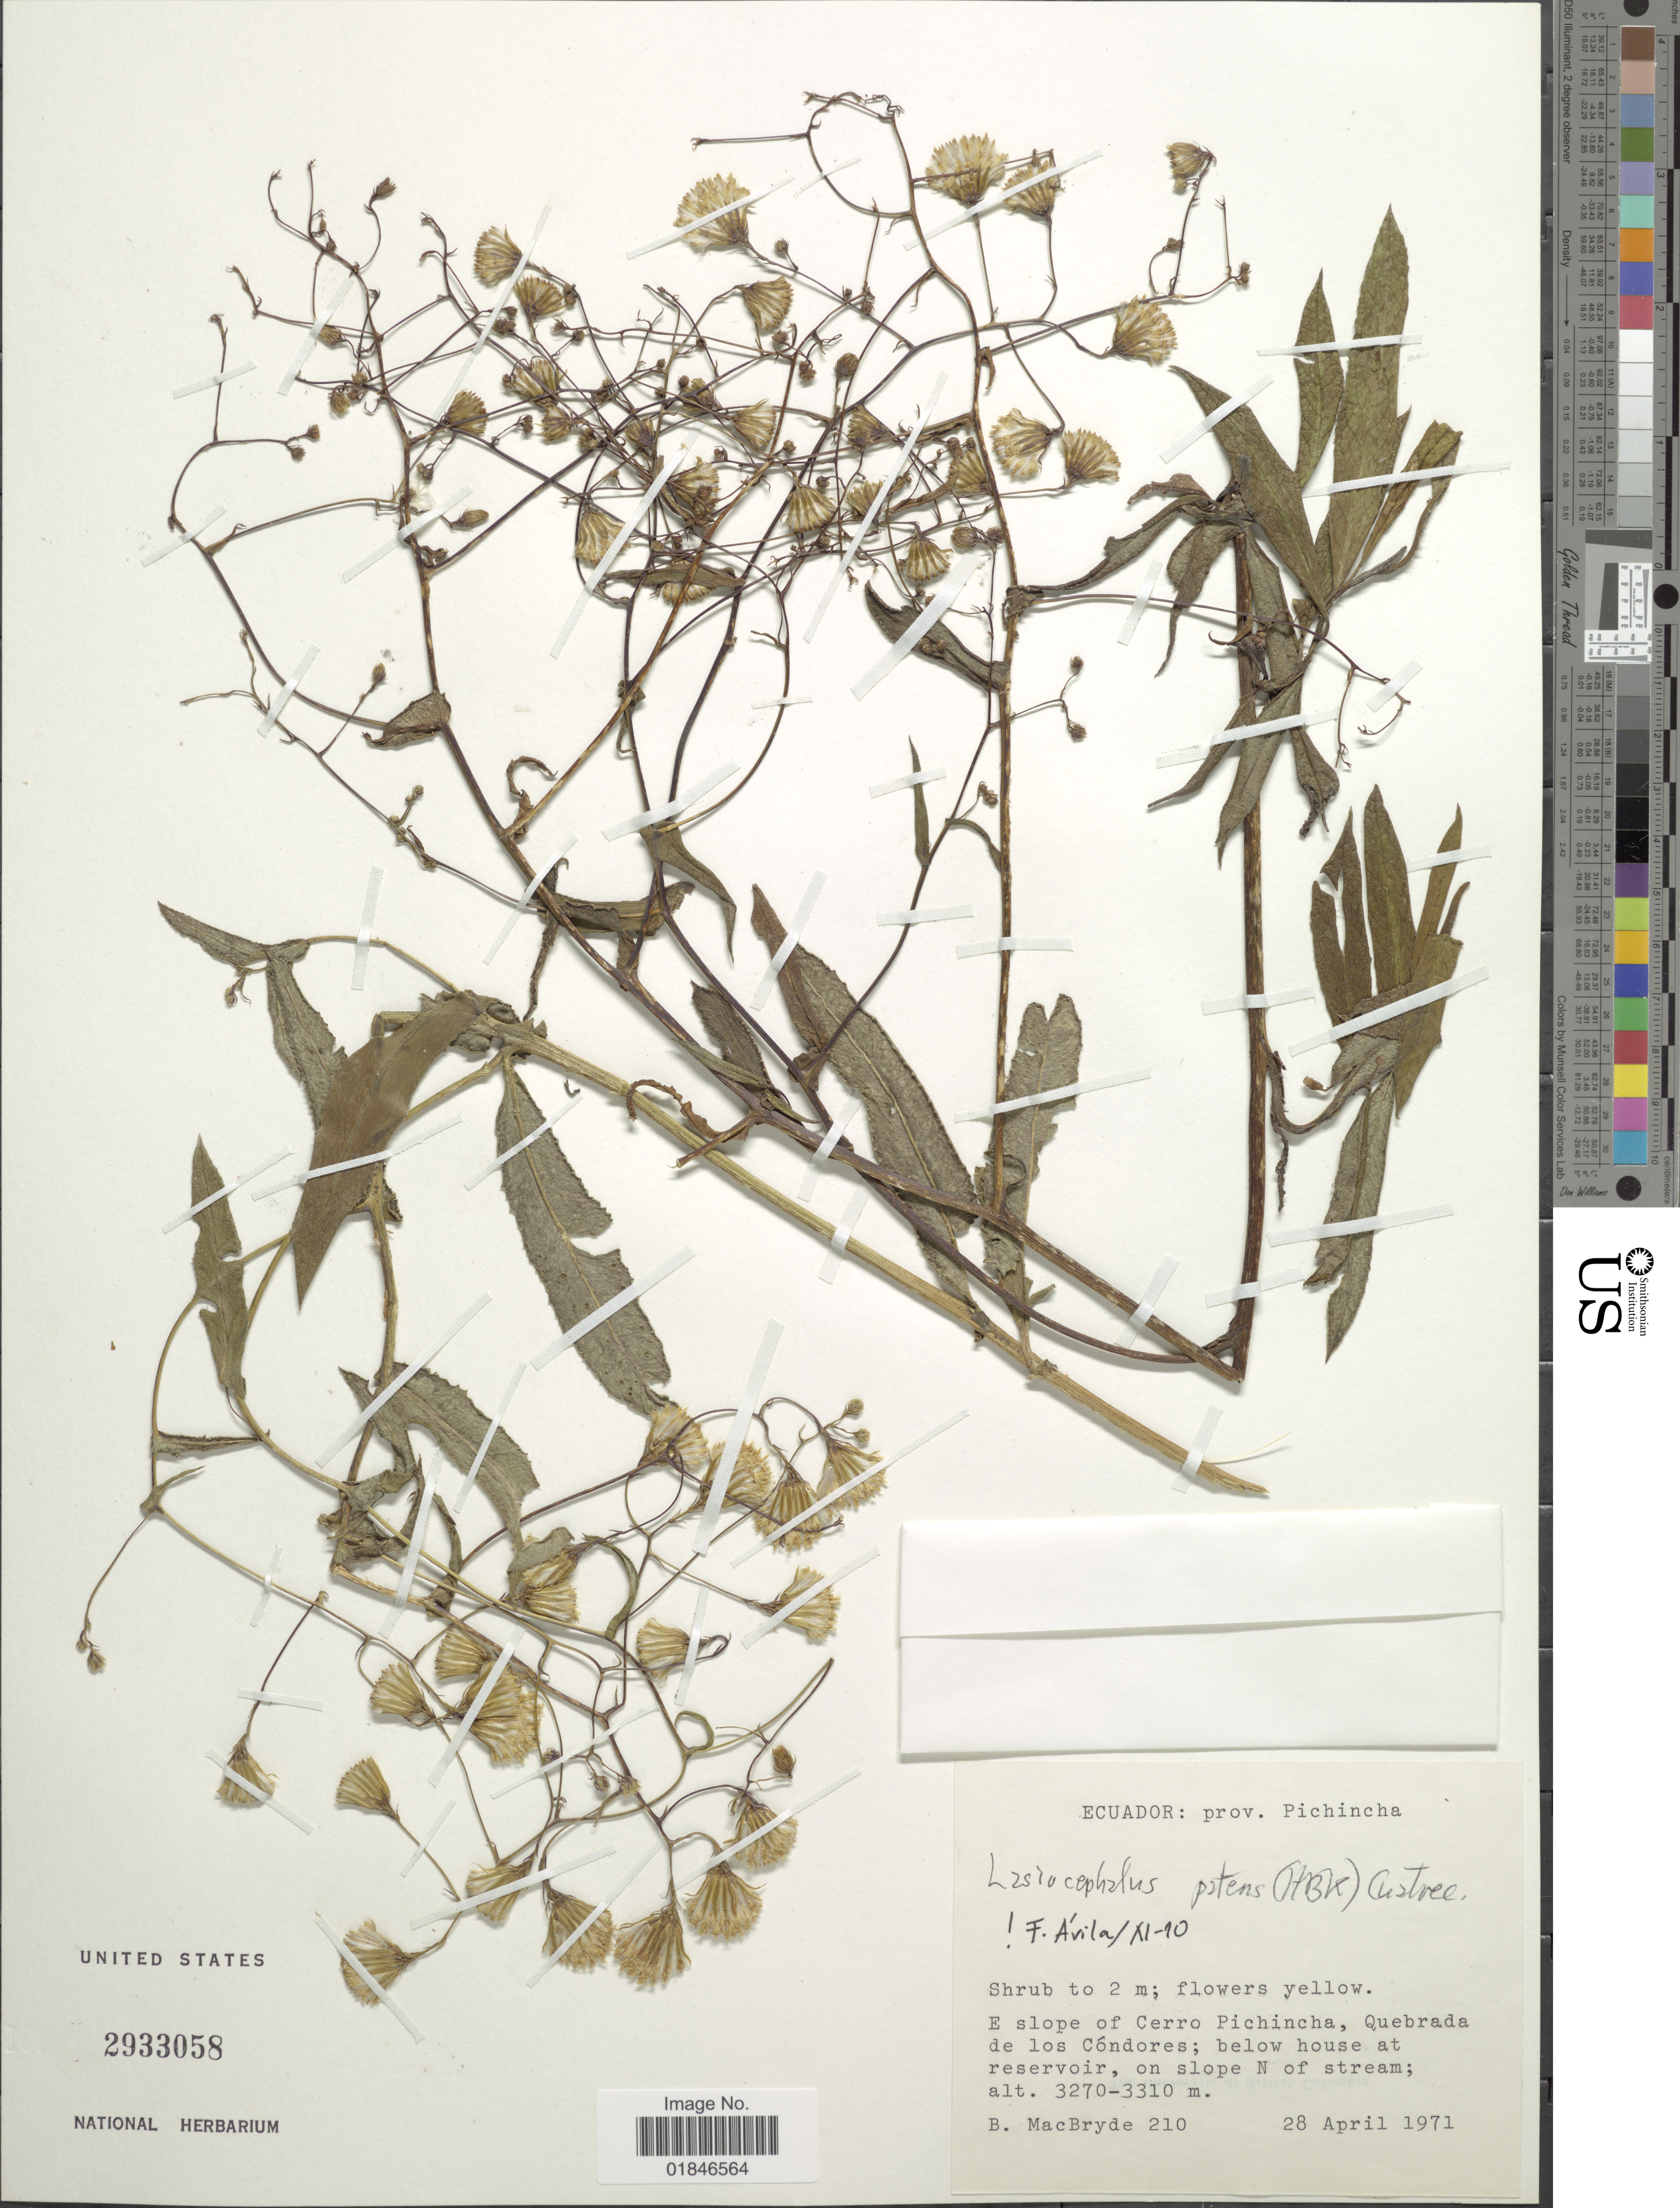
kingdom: Plantae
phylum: Tracheophyta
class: Magnoliopsida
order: Asterales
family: Asteraceae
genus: Senecio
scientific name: Senecio patens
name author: (Kunth) DC.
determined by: Salomon, Luciana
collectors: B. MacBryde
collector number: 210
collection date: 1971-04-28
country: Ecuador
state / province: Pichincha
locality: Ecuador: prov. Pichincha, E slope of Cerro Pichincha, Quebrada de los Condores.; below house at reservoir, on slope N of stream.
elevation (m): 3270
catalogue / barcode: US 2933058